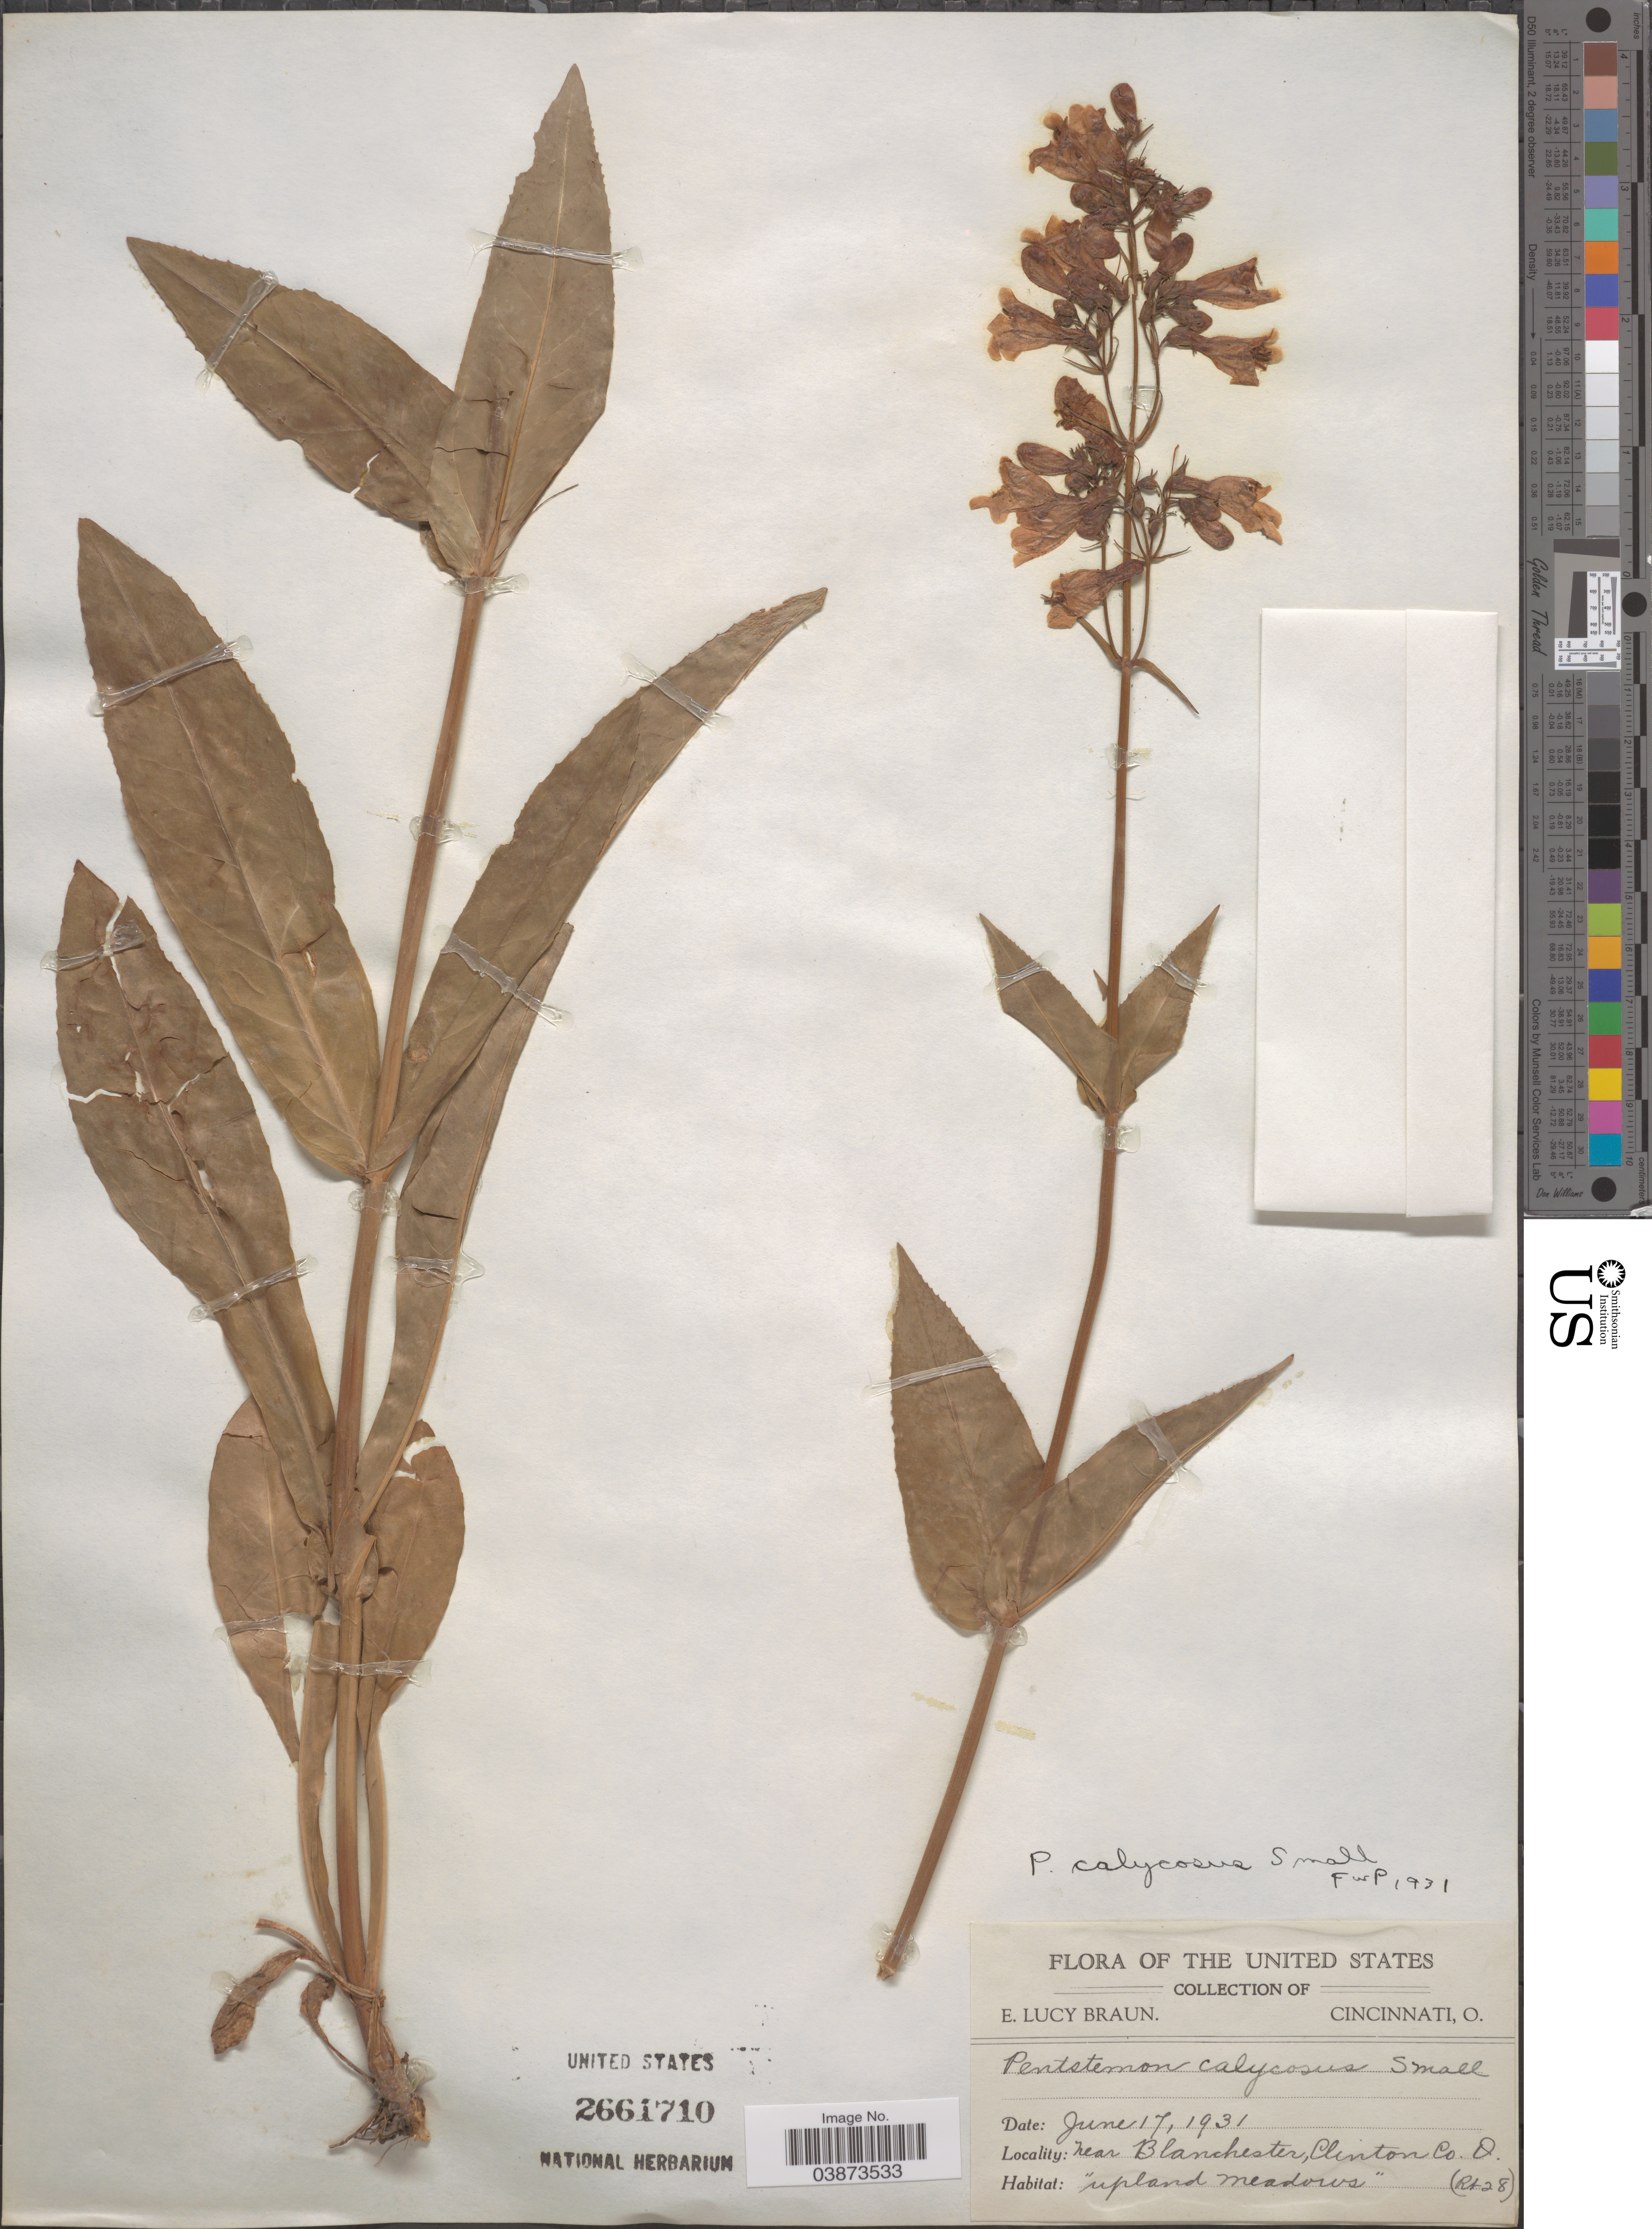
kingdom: Plantae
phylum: Tracheophyta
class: Magnoliopsida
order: Lamiales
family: Plantaginaceae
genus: Penstemon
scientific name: Penstemon calycosus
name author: Small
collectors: E. L. Braun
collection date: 1931-06-17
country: United States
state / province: Ohio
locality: Near Blanchester, Clinton Co. (Rt 28).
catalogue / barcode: US 2661710